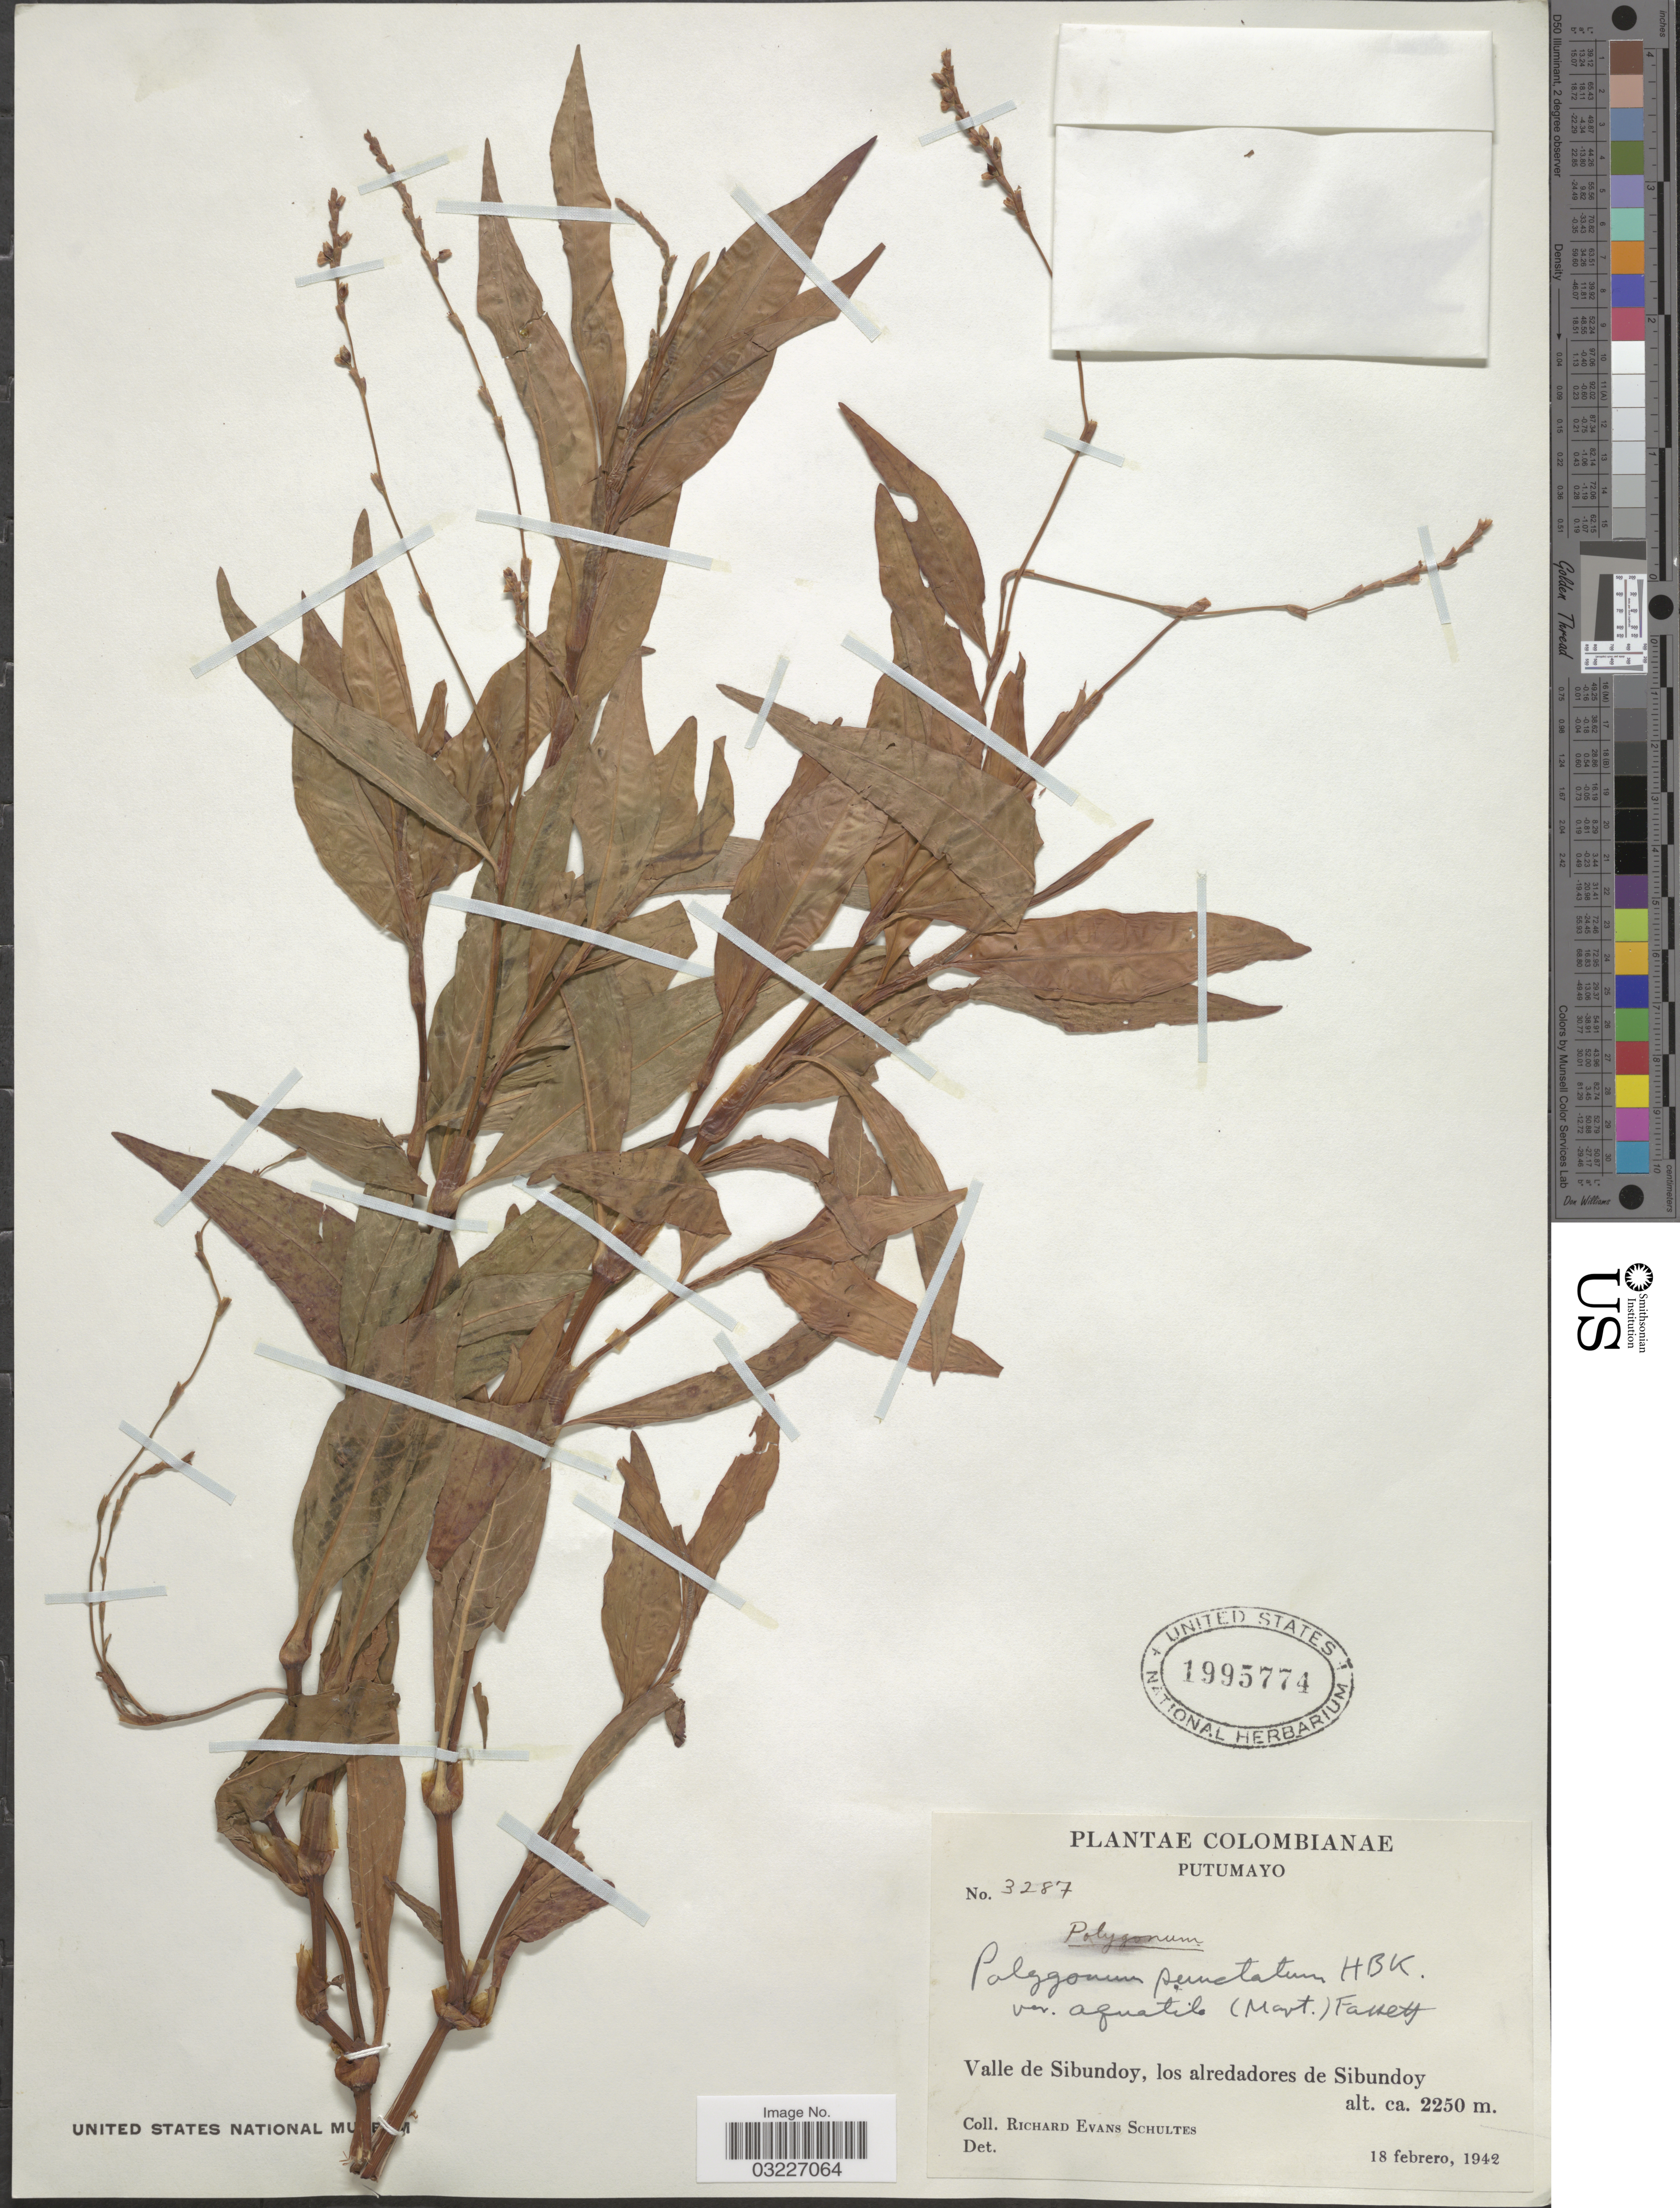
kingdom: Plantae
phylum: Tracheophyta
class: Magnoliopsida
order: Caryophyllales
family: Polygonaceae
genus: Polygonum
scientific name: Polygonum opelousanum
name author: Riddell ex Small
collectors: R. E. Schultes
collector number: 3287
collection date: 1942-02-18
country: Colombia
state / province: Putumayo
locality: Valle de Sibundoy, los alredadores de Sibundoy.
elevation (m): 2250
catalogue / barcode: US 1995774